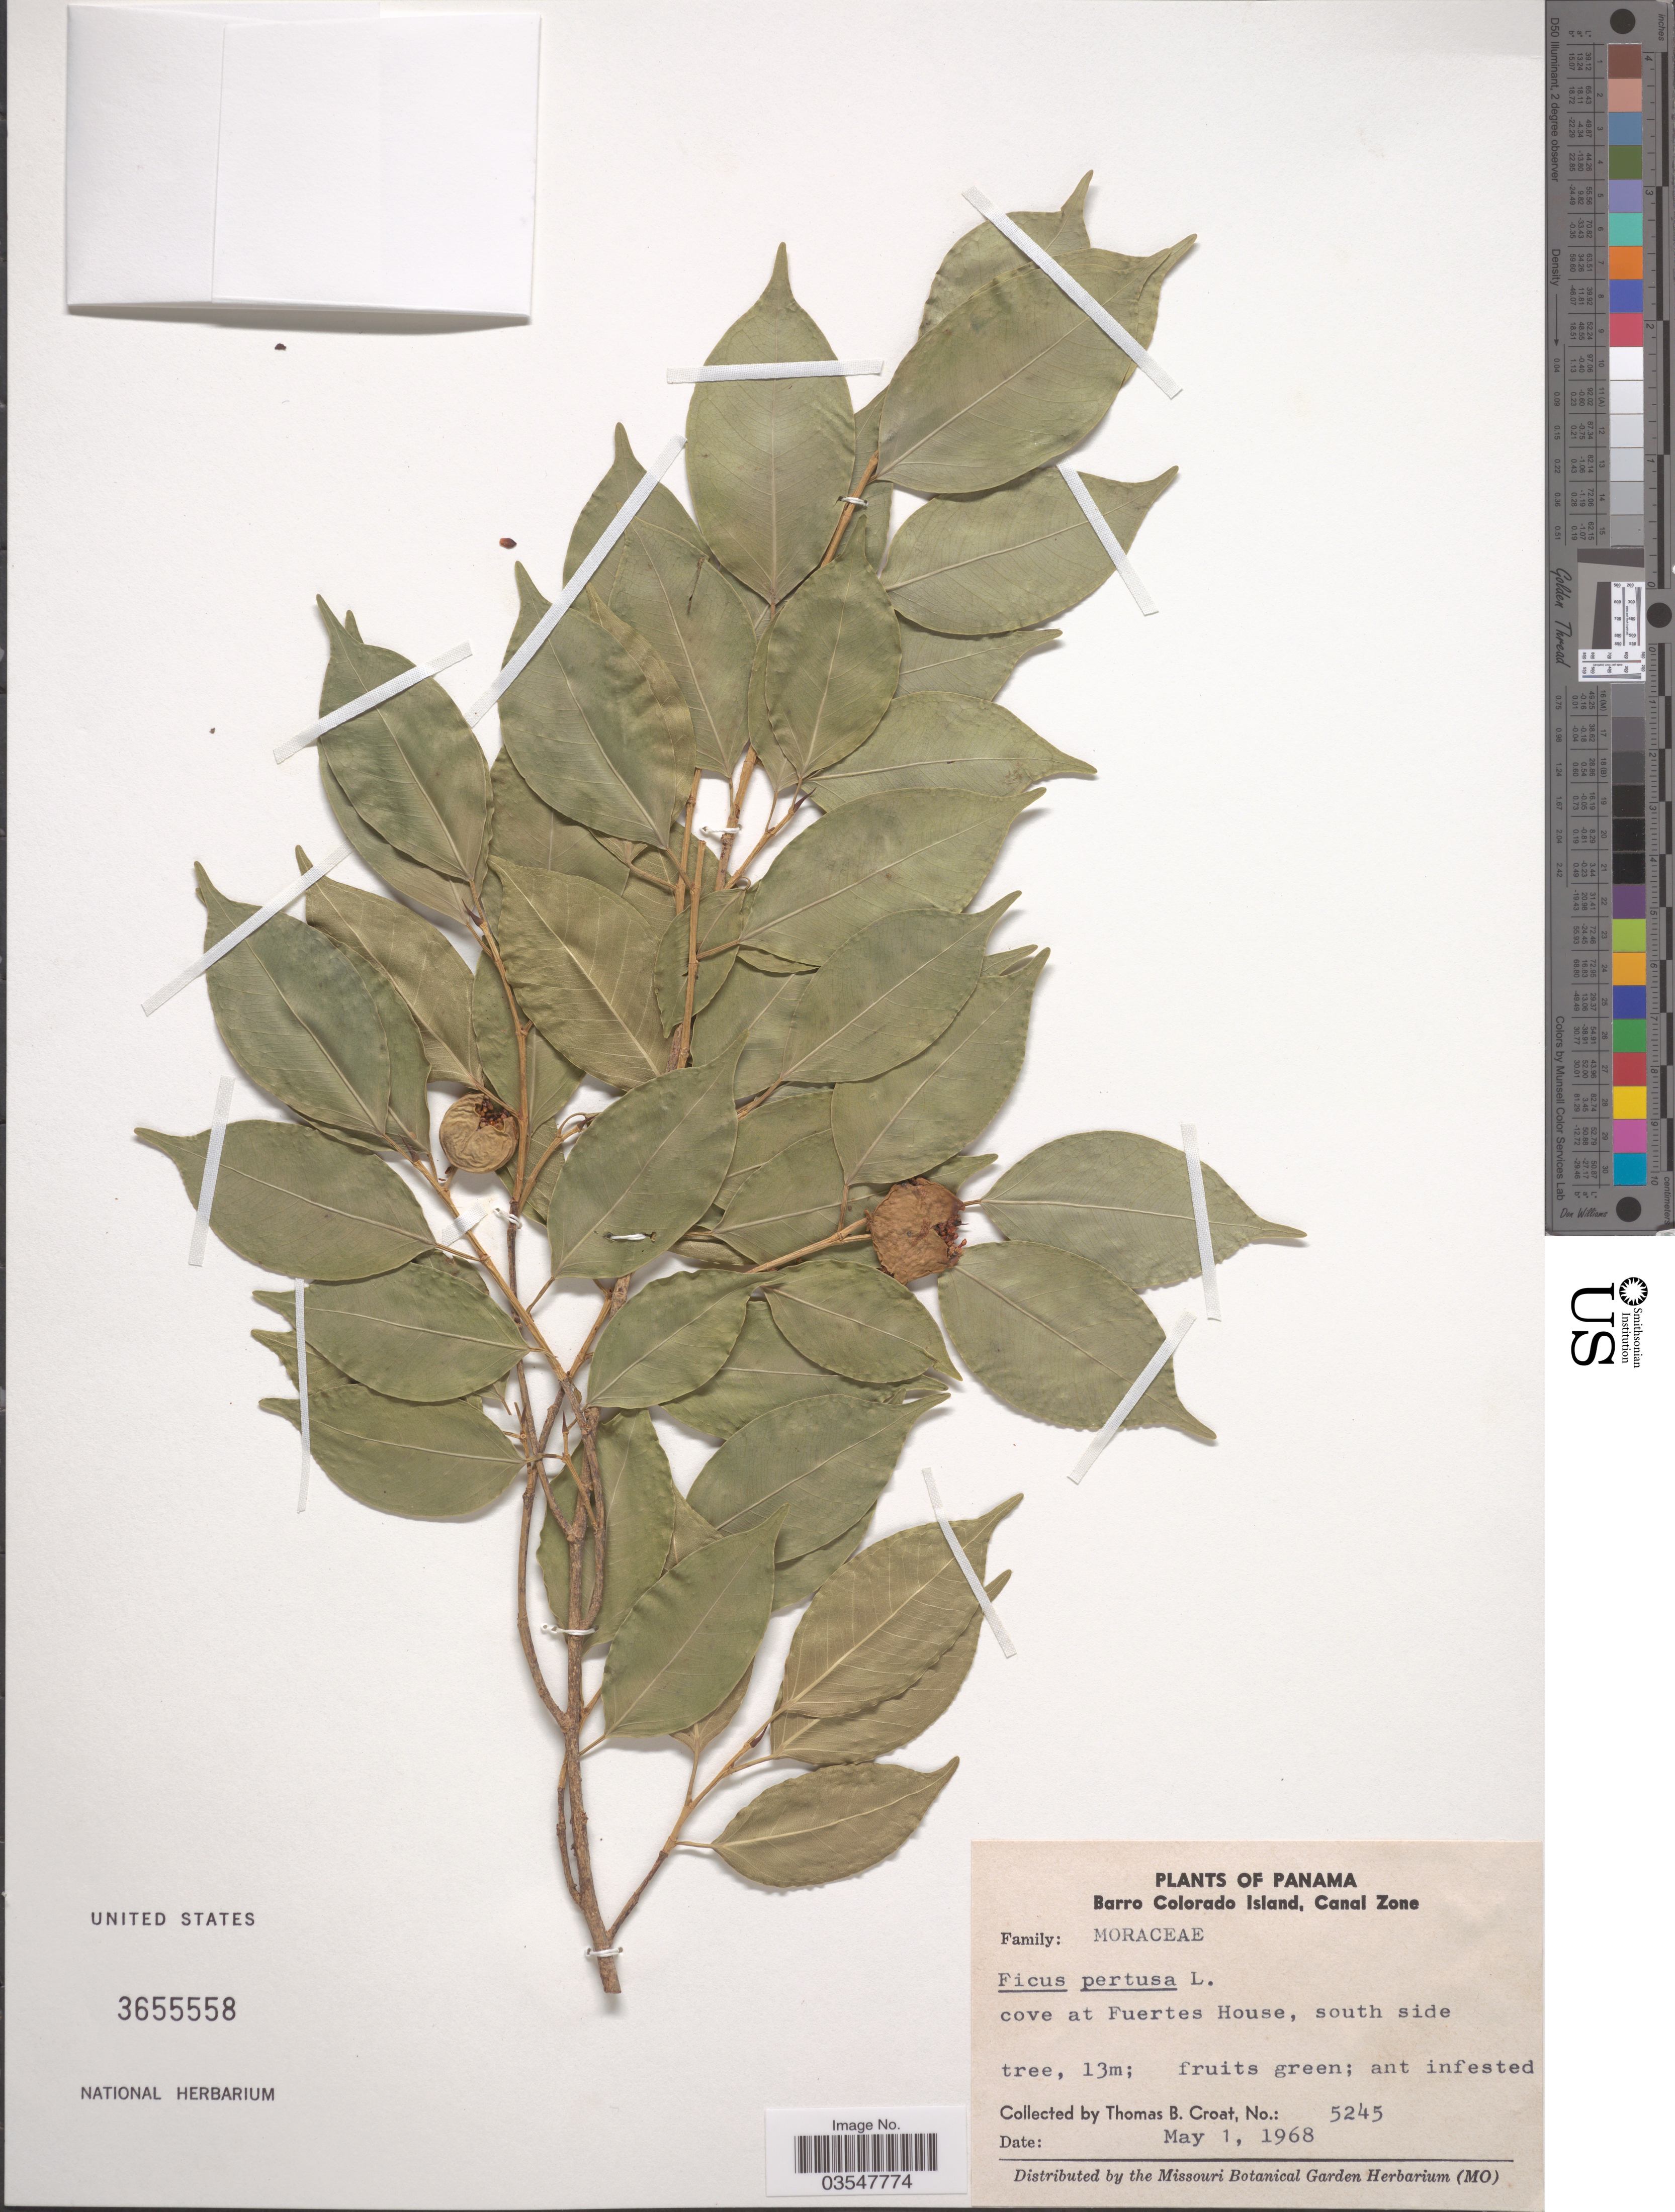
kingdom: Plantae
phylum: Tracheophyta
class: Magnoliopsida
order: Rosales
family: Moraceae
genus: Ficus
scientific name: Ficus pertusa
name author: L. f.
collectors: T. B. Croat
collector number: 5245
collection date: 1968-05-01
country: Panama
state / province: Panamá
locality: Barro Colorado Island, Canal Zone. Cove at Fuertes House, south side.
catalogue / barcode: US 3655558